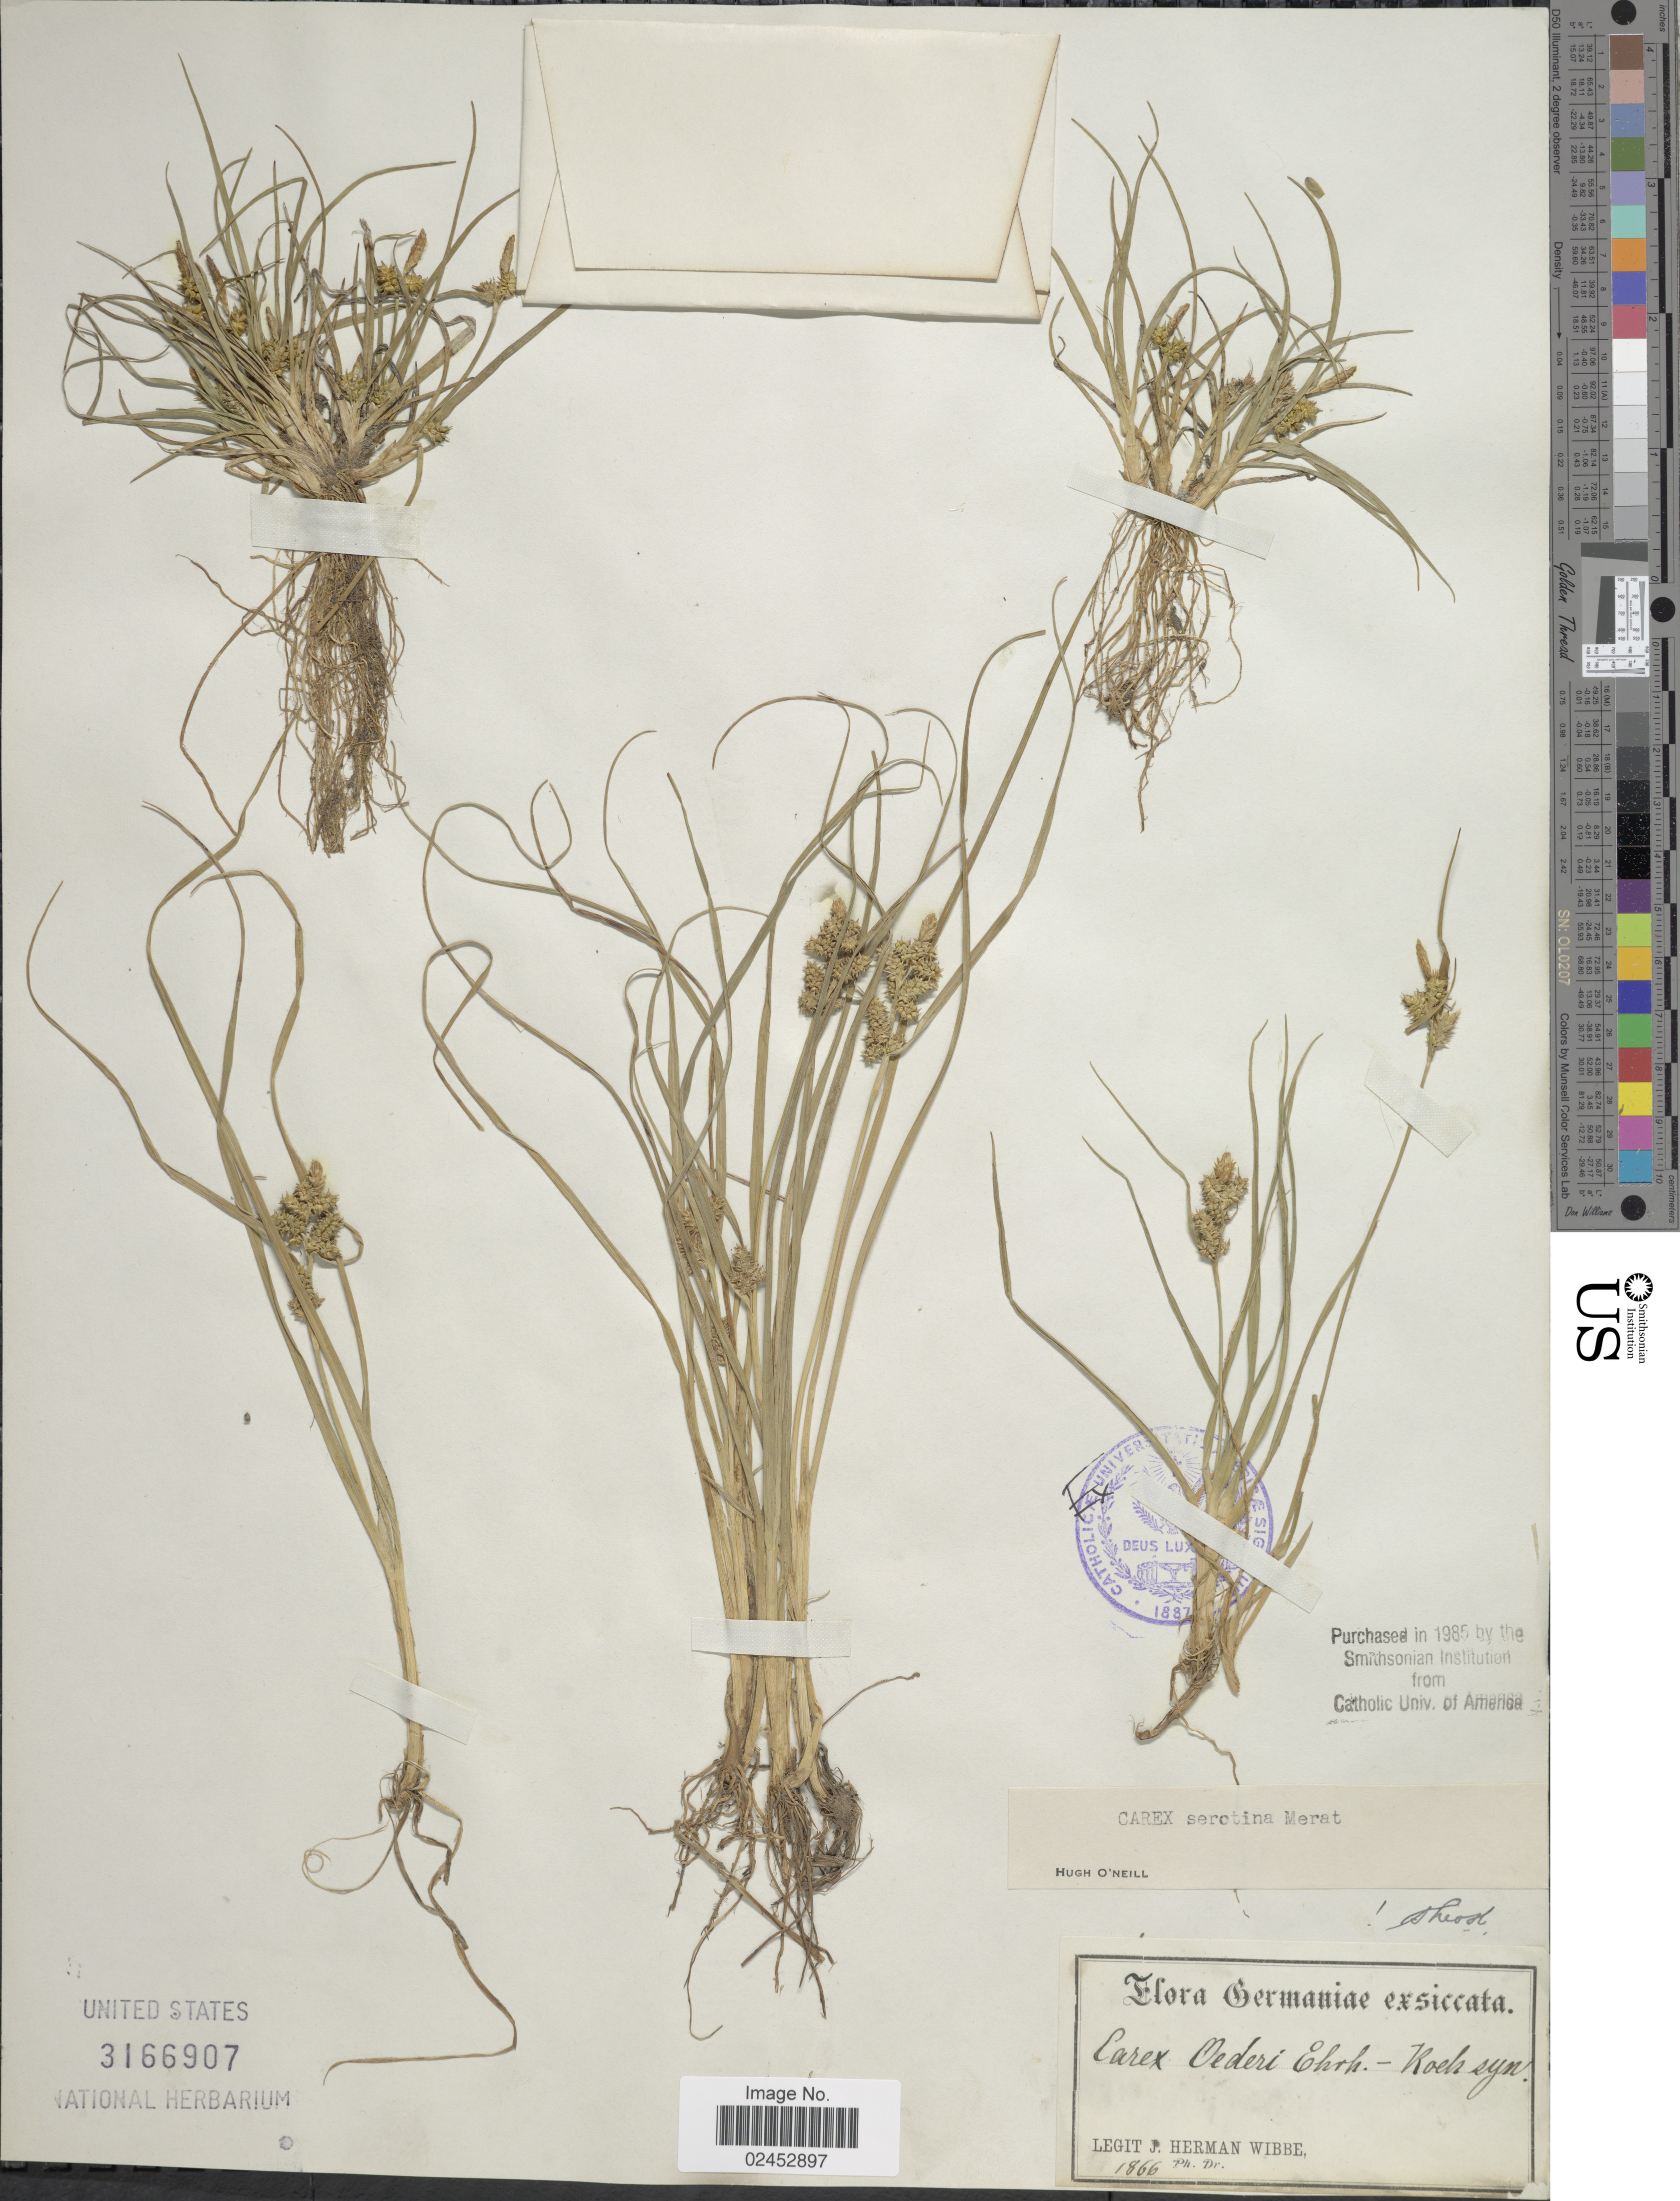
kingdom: Plantae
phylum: Tracheophyta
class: Liliopsida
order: Poales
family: Cyperaceae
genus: Carex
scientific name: Carex oederi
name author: Retz.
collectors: J. Wibbe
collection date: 1866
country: Germany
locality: Germaniae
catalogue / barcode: US 3166907